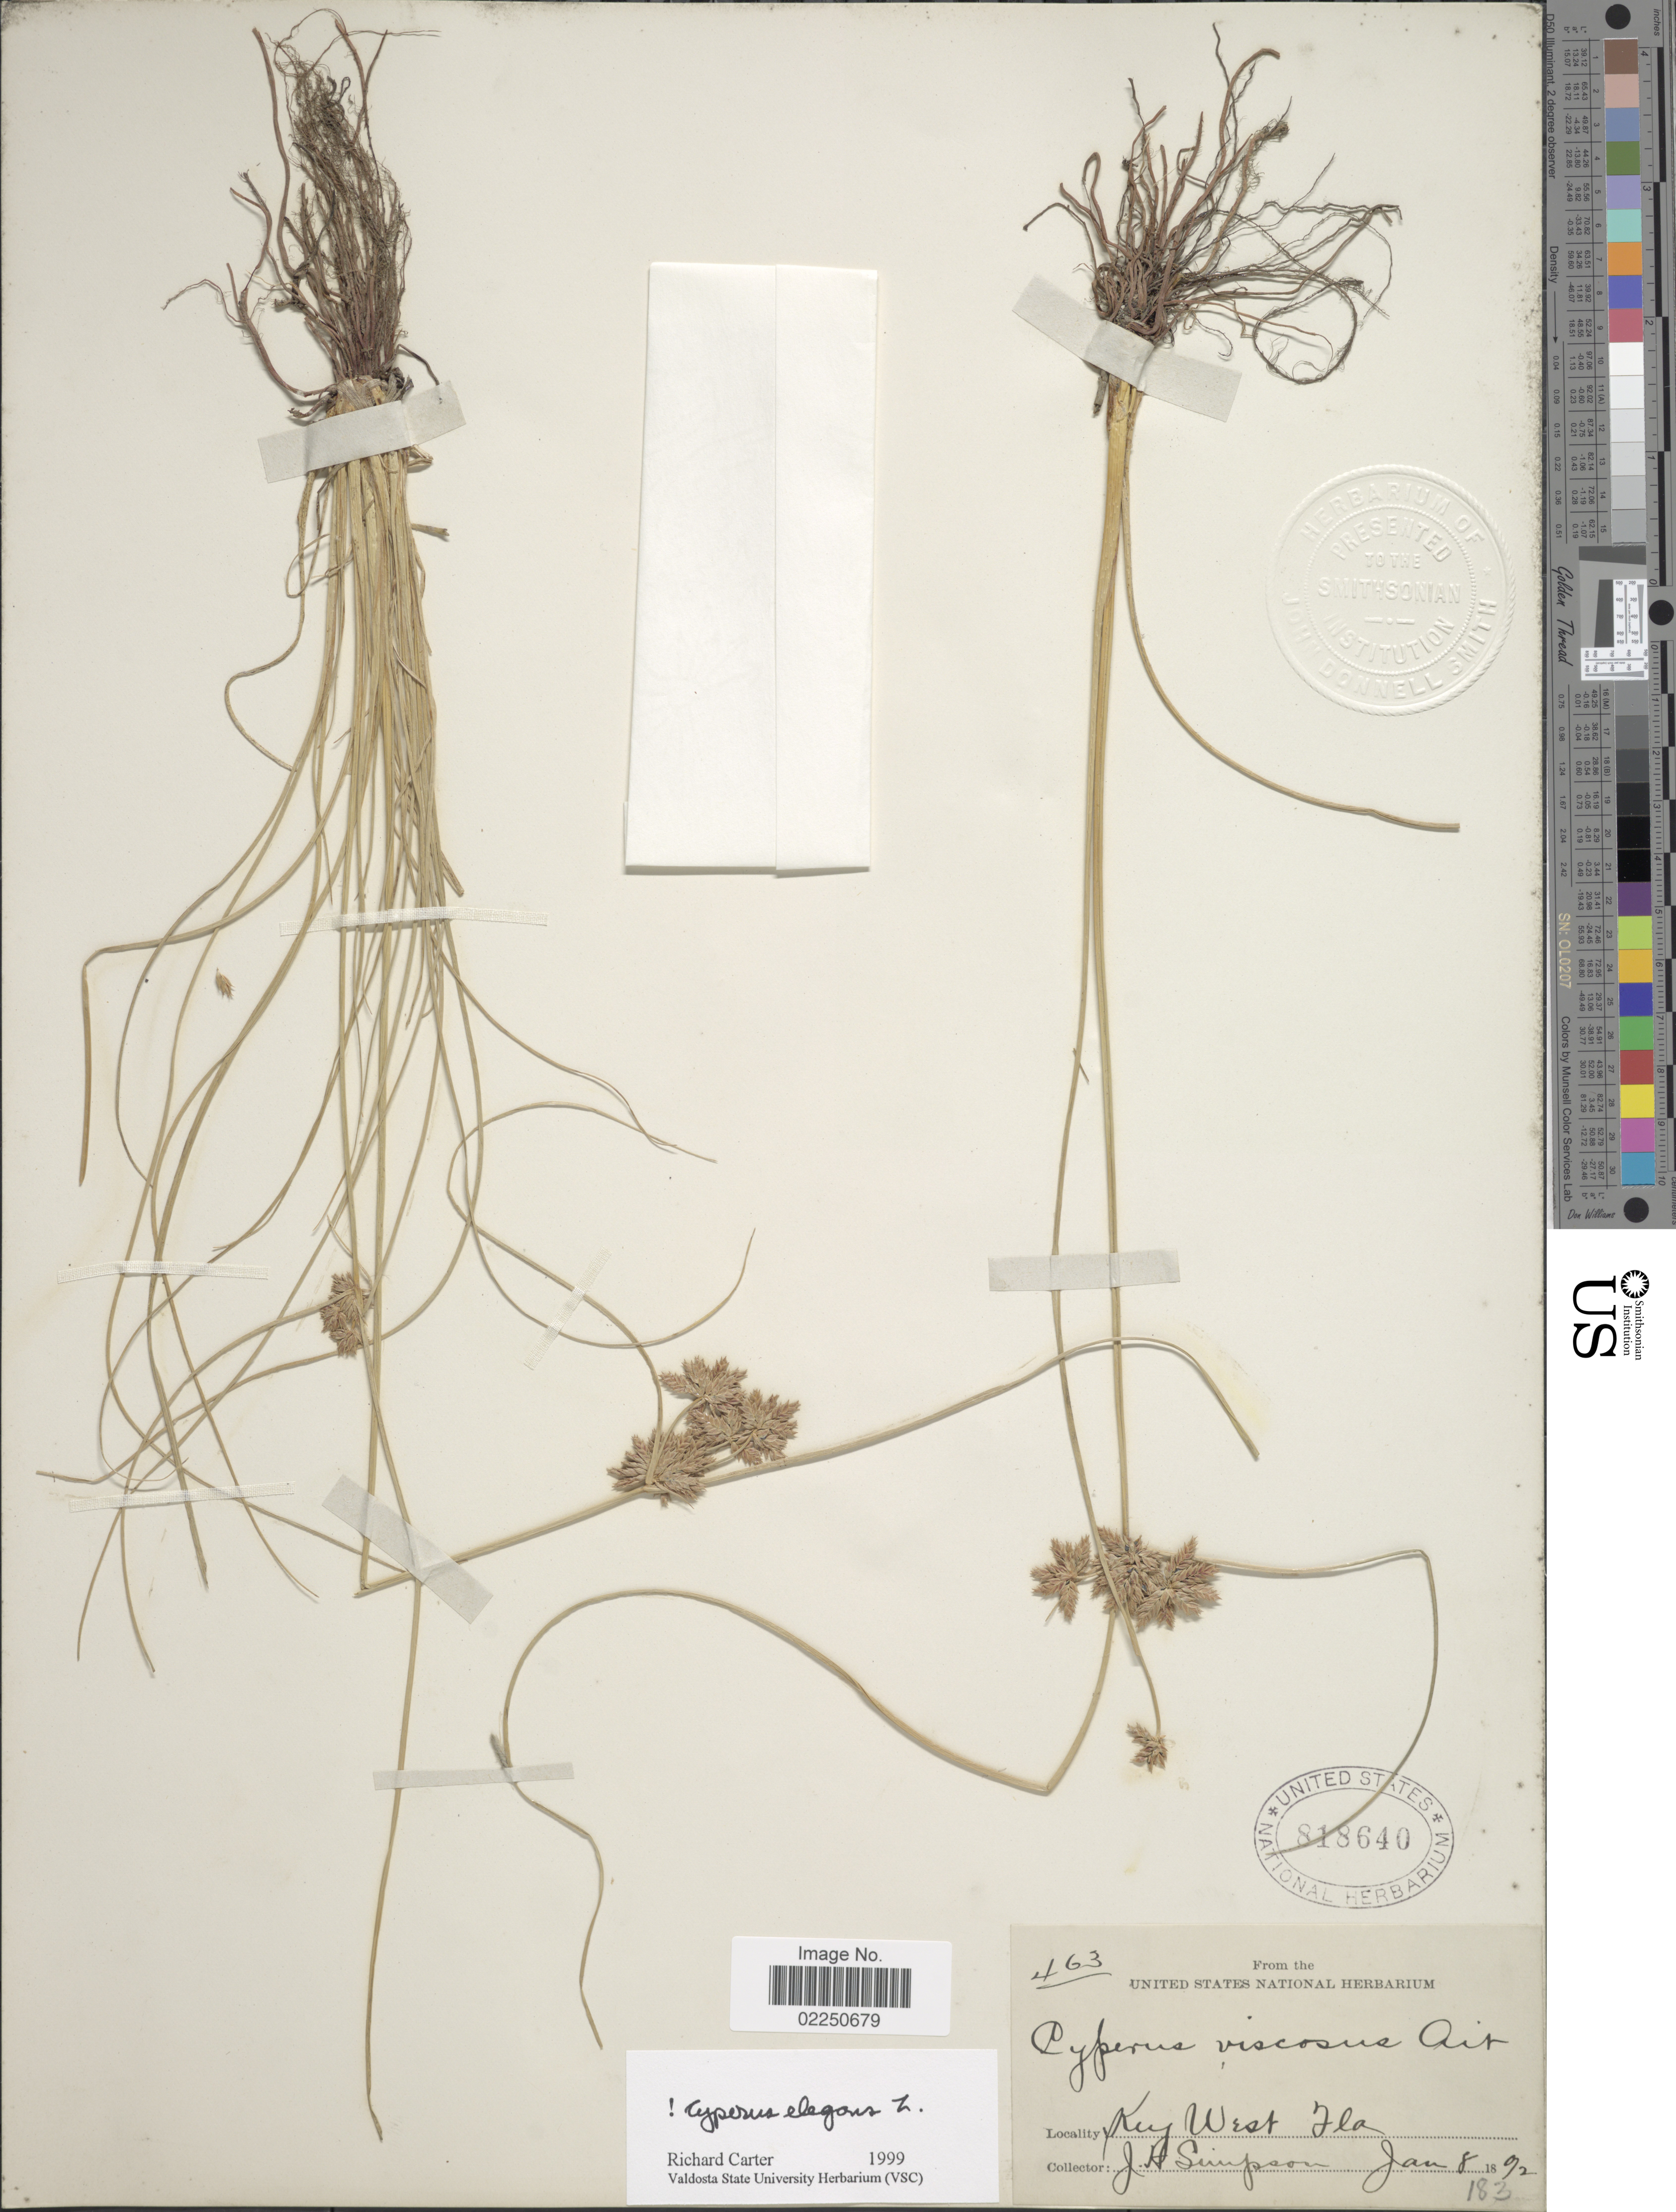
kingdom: Plantae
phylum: Tracheophyta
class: Liliopsida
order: Poales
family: Cyperaceae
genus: Cyperus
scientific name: Cyperus elegans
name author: L.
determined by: Carter, R., (VSC)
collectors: J. H. Simpson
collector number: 463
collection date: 1892-01-08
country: United States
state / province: Florida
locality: Key West Fla.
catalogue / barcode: US 818640